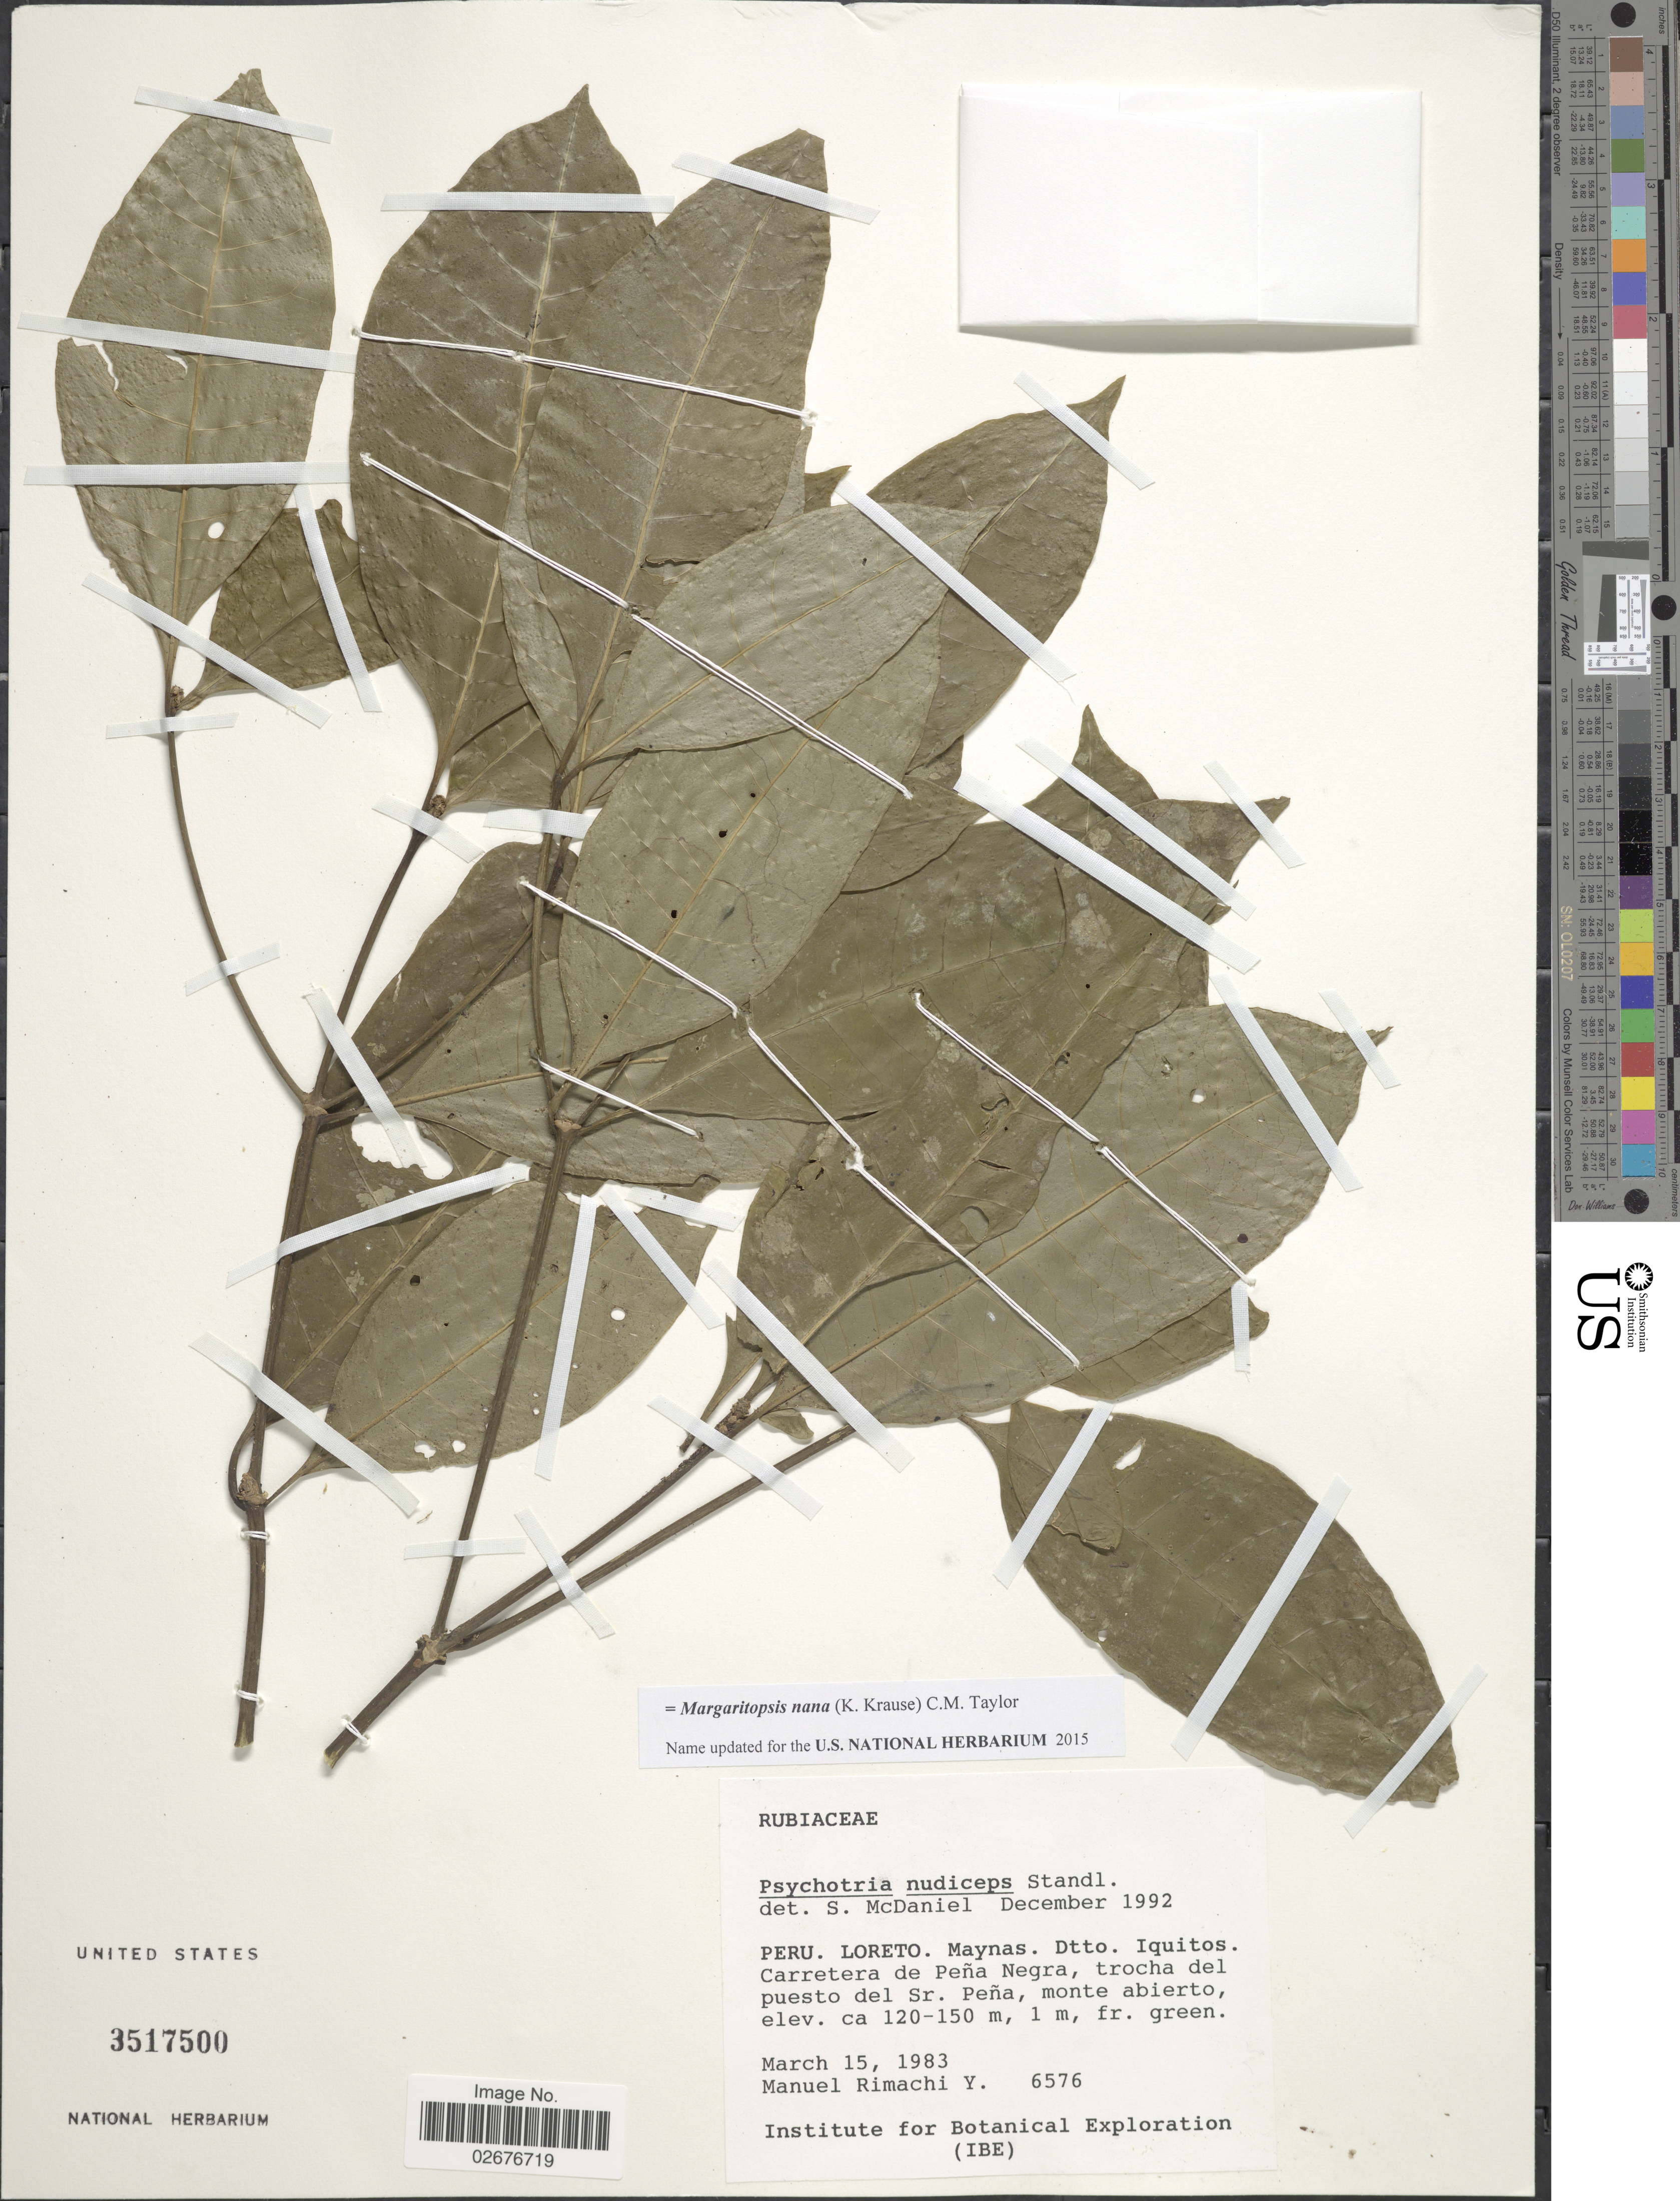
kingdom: Plantae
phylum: Tracheophyta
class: Magnoliopsida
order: Gentianales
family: Rubiaceae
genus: Margaritopsis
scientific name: Margaritopsis nana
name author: (K. Krause) C.M. Taylor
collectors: M. Rimachi Y.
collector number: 6576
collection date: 1983-03-15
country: Peru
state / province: Loreto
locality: Maynas, Dtto. Iquitos, Carretera de Pena Negra, trocha del puesta del Sr. Pena, monte abierto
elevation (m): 120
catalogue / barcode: US 3517500